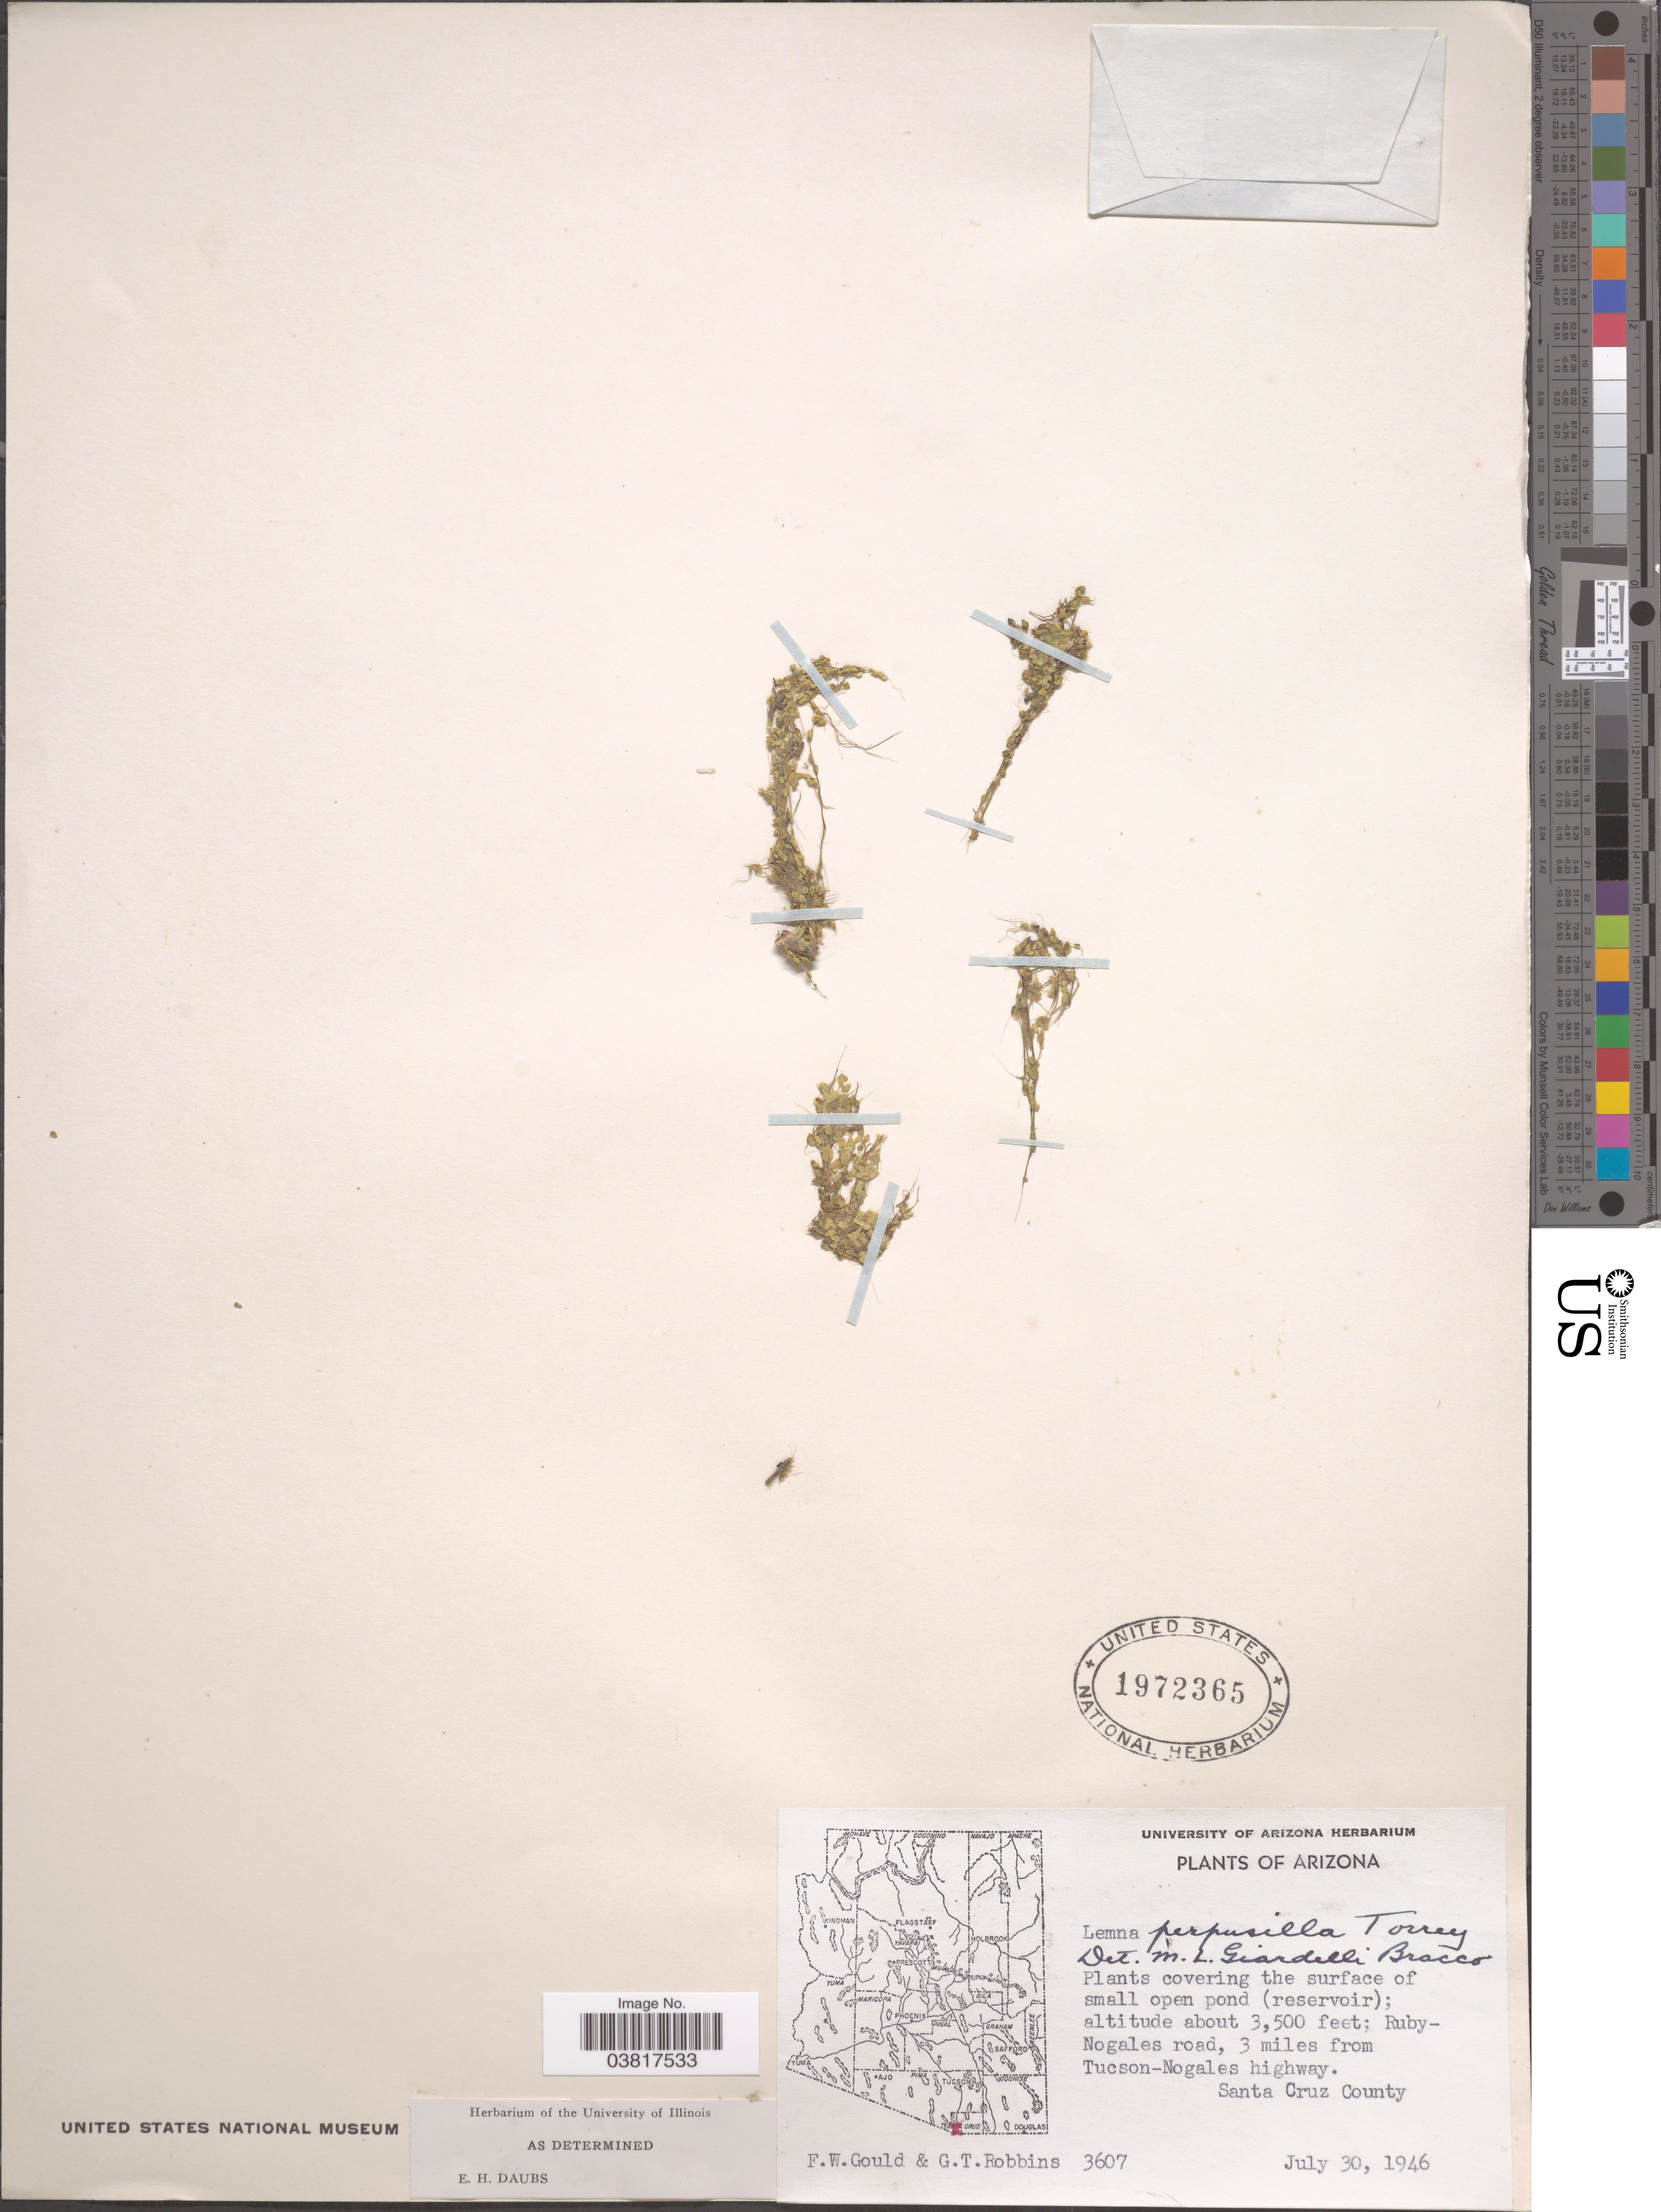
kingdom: Plantae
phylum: Tracheophyta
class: Liliopsida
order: Alismatales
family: Araceae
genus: Lemna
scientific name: Lemna perpusilla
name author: Torr.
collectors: F. W. Gould & G. T. Robbins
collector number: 3607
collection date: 1946-07-30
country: United States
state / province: Arizona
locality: Ruby-Nogales road, 3 miles from Tucson-Nogales highway. Santa Cruz County.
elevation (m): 1067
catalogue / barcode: US 1972365